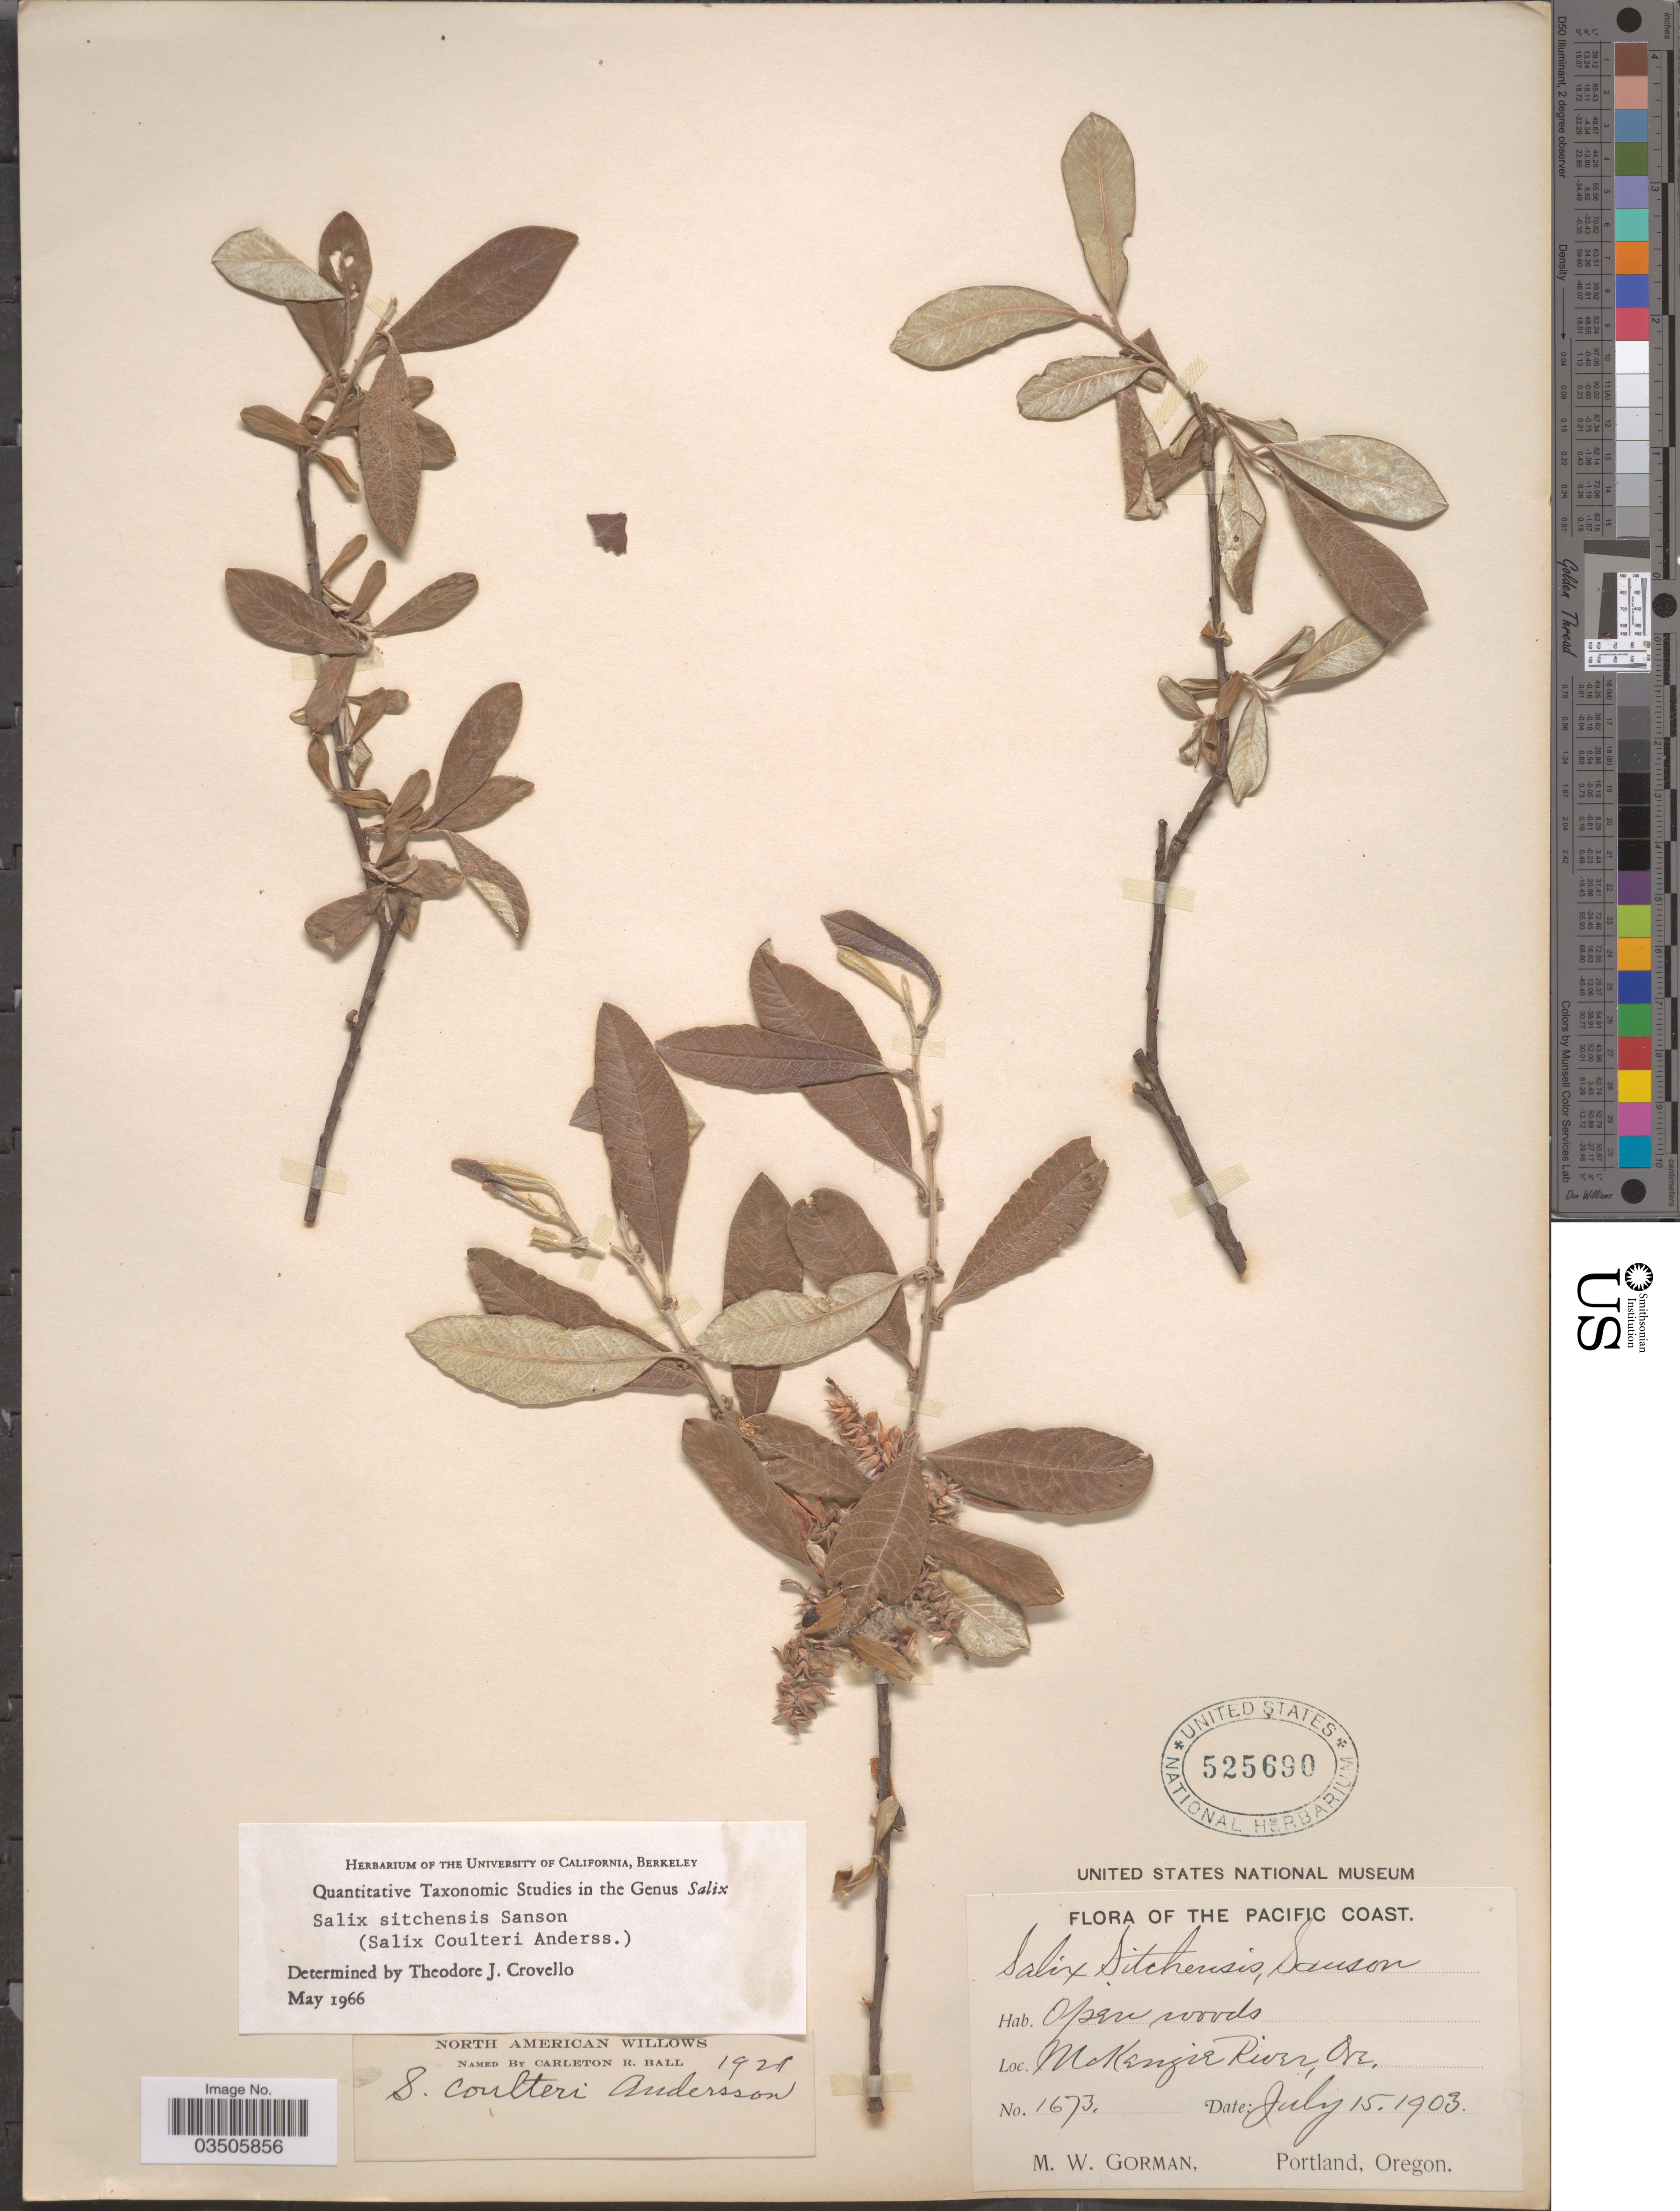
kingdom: Plantae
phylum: Tracheophyta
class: Magnoliopsida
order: Malpighiales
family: Salicaceae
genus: Salix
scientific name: Salix sitchensis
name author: Sanson ex Bong.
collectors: M. W. Gorman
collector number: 1673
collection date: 1903-07-15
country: United States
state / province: Oregon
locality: The Pacific Coast. McKenzie River.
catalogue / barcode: US 525690